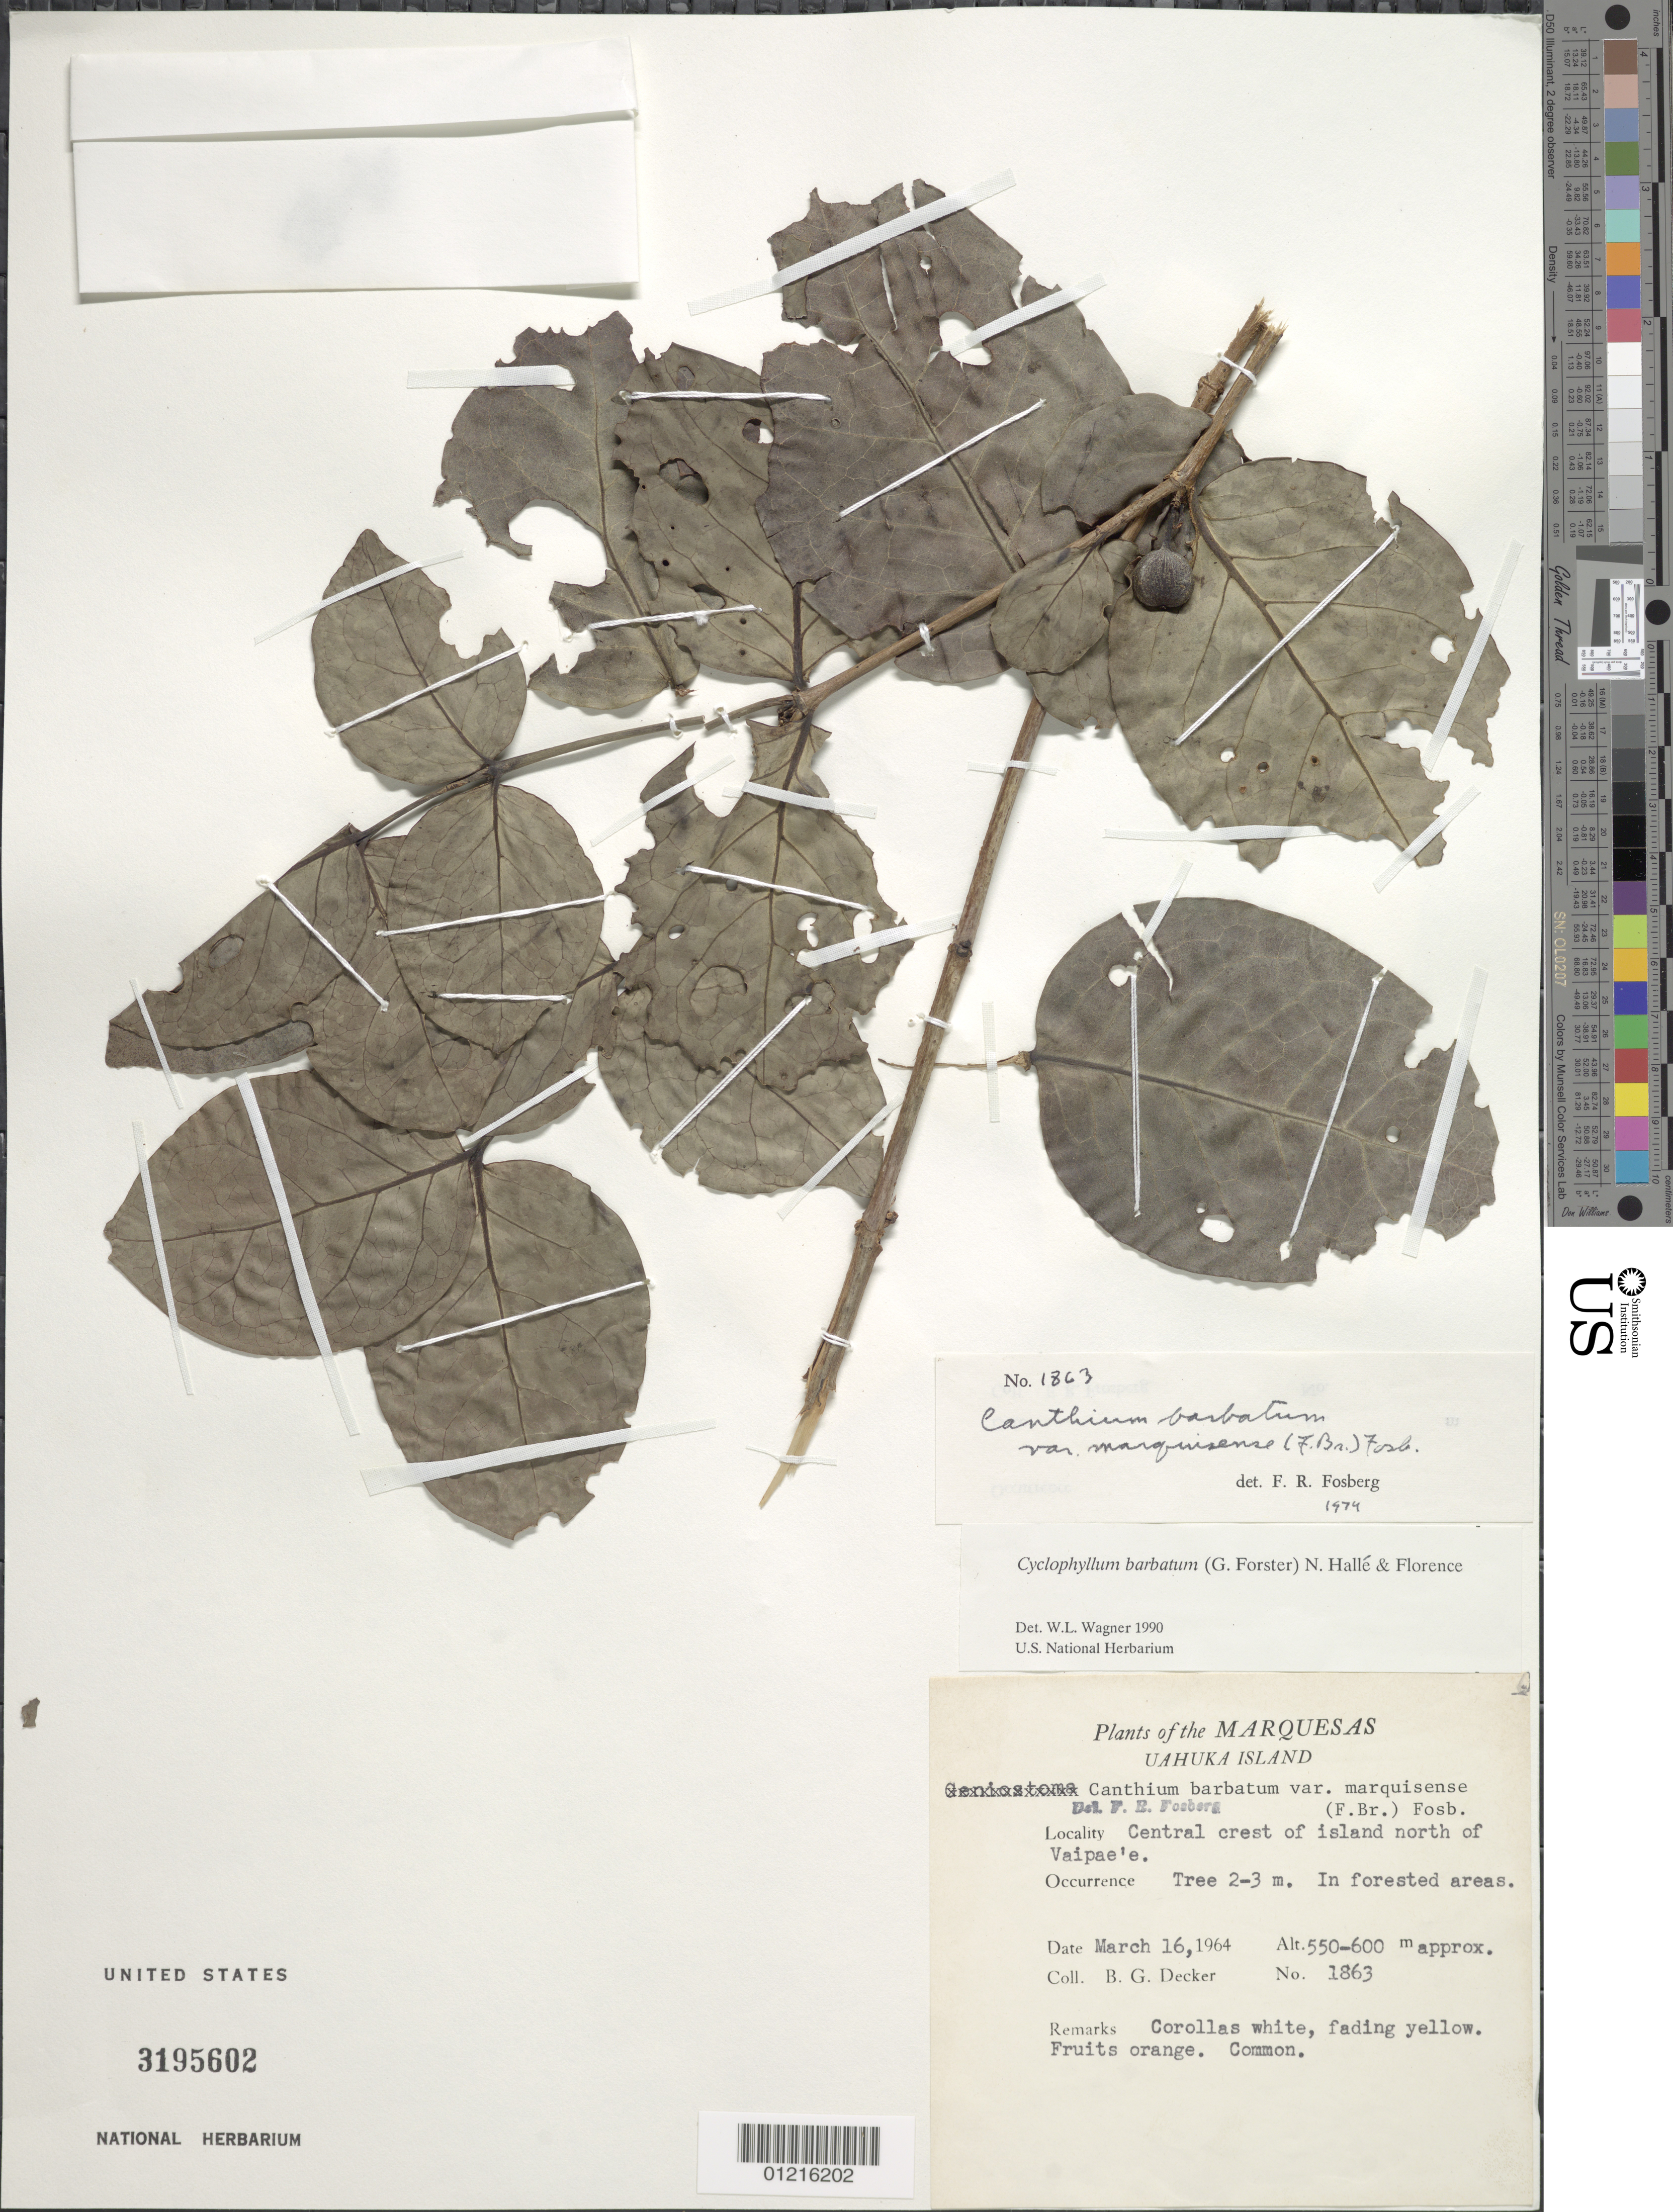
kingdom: Plantae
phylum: Tracheophyta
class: Magnoliopsida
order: Gentianales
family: Rubiaceae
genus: Cyclophyllum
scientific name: Cyclophyllum barbatum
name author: (G. Forst.) N. Hallé & J. Florence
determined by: Wagner, W. L., (BOT), Smithsonian Institution - National Museum of Natural History (UNITED STATES)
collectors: B. G. Decker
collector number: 1863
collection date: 1964-03-16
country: French Polynesia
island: Ua Huka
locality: Central crest of island N of Vaipae'e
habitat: In forested areas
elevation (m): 550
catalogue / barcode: US 3195602